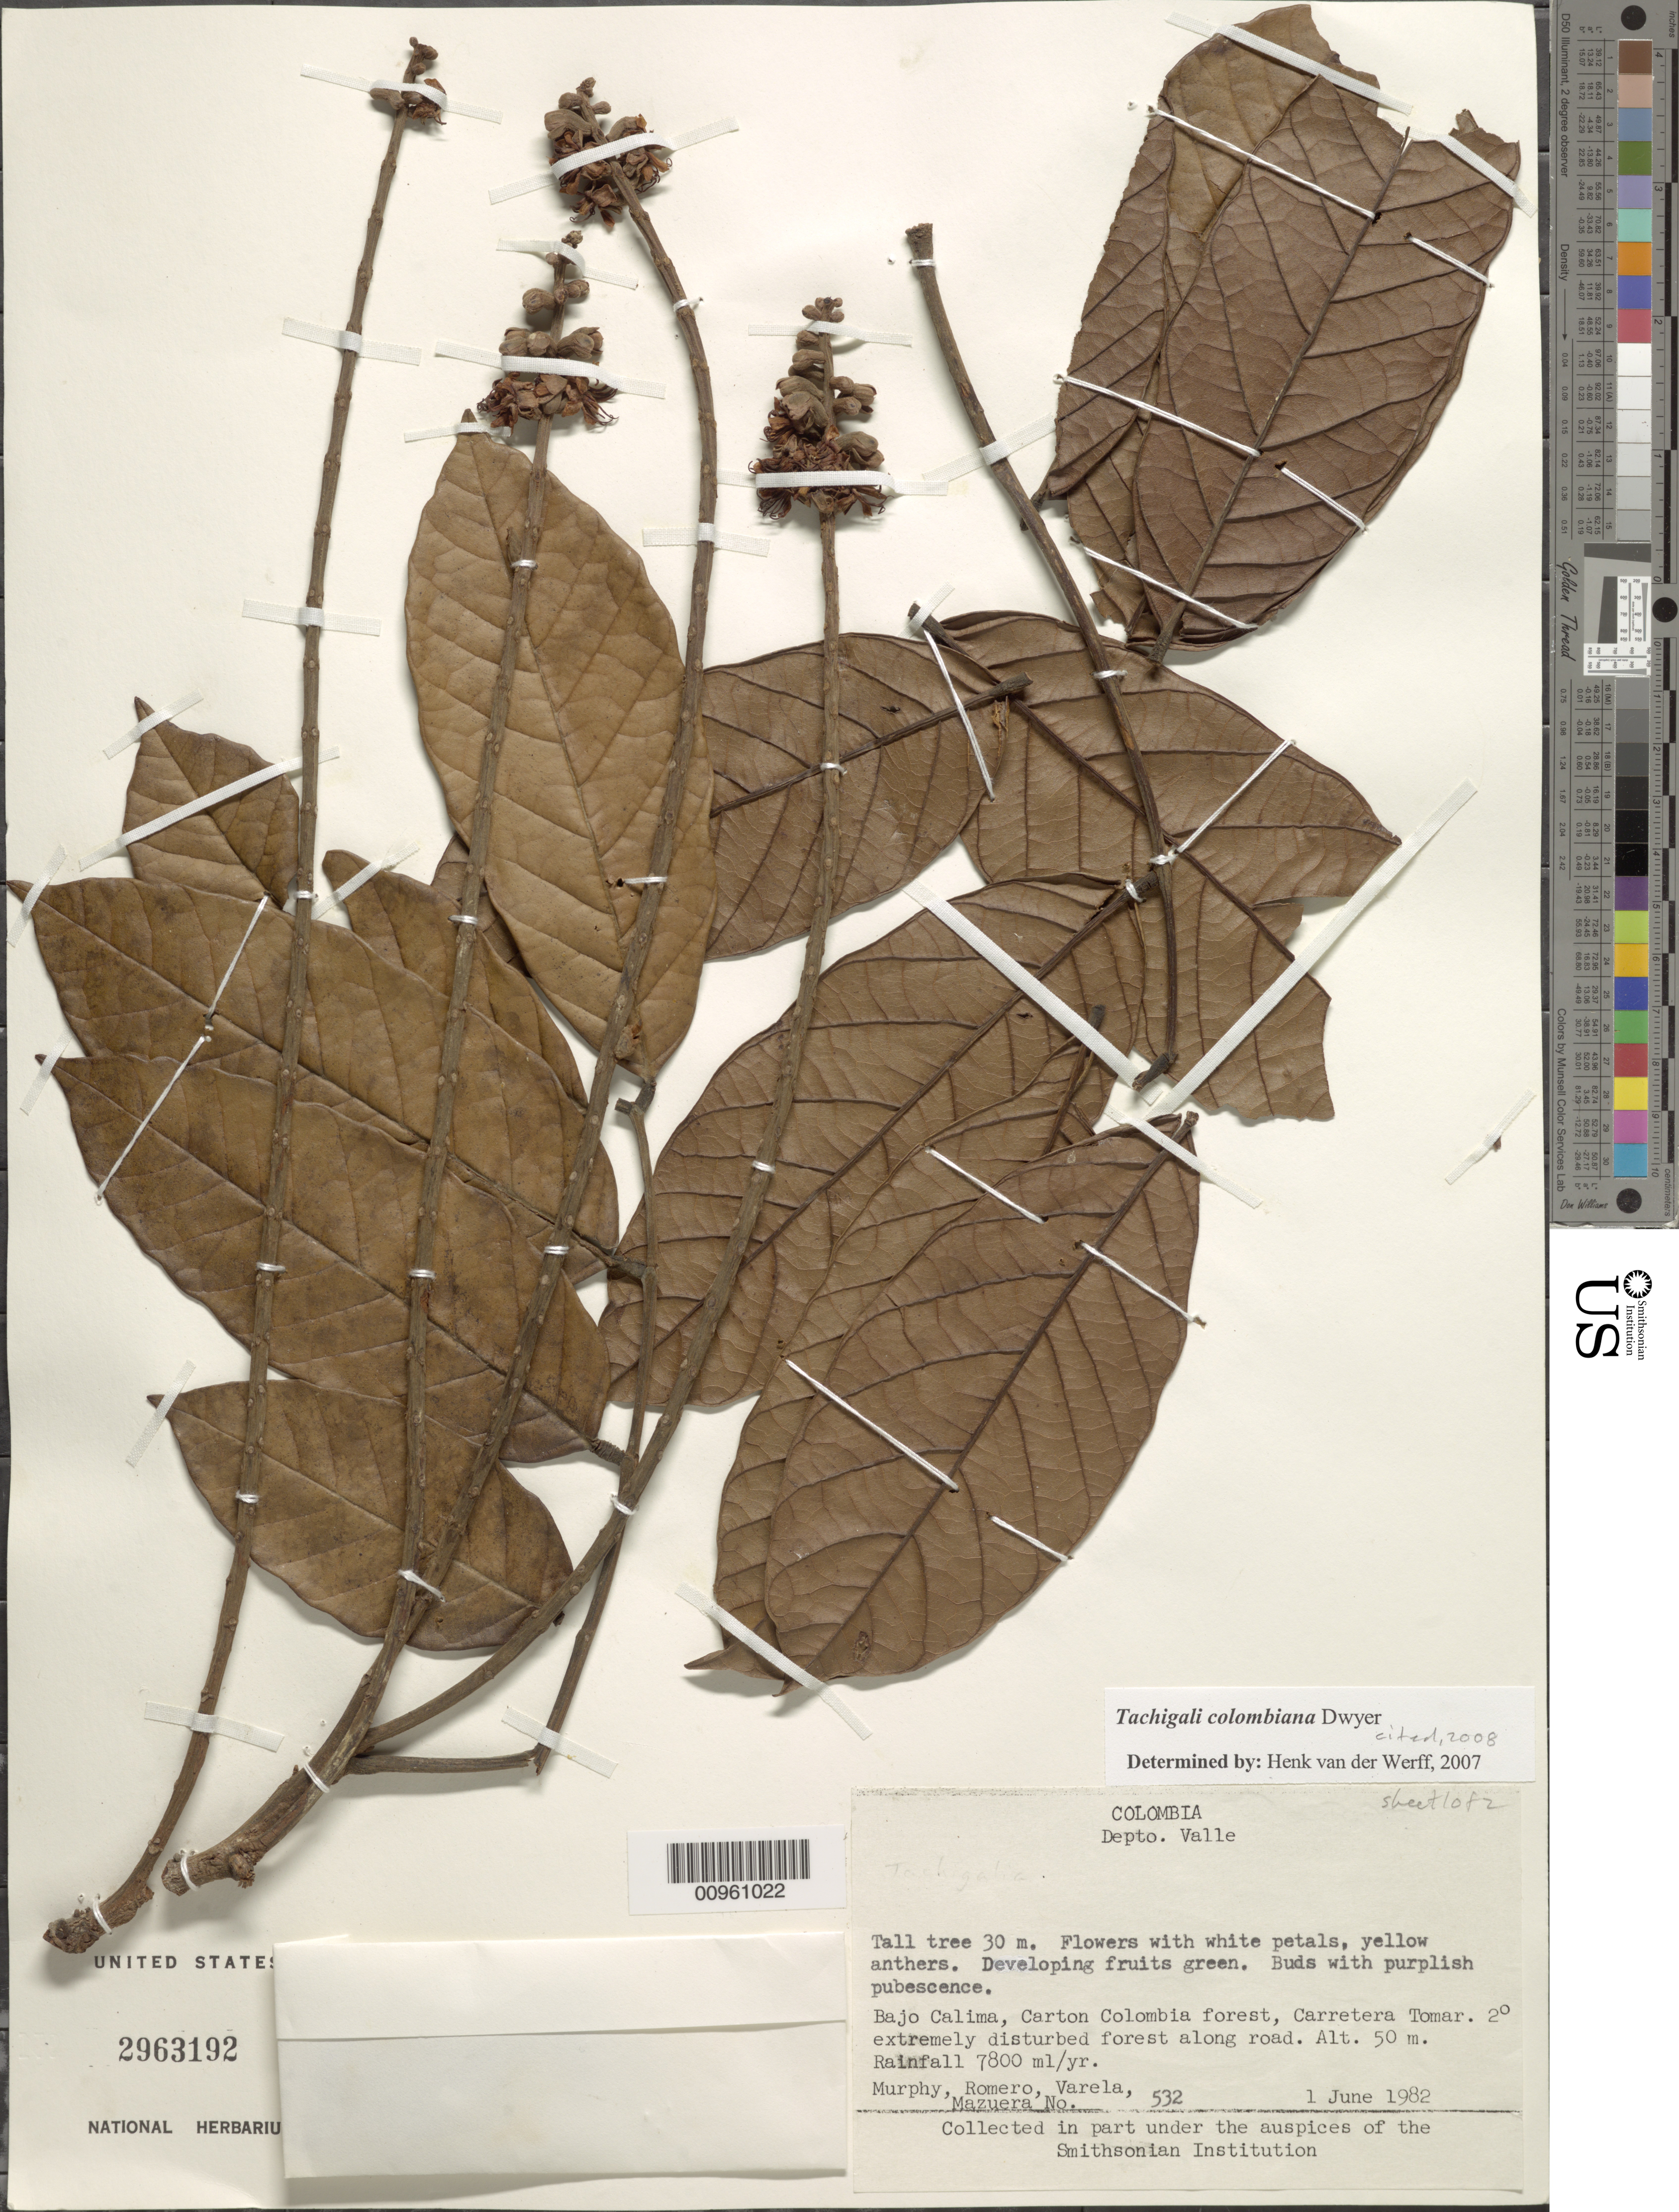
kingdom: Plantae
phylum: Tracheophyta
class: Magnoliopsida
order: Fabales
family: Fabaceae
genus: Tachigali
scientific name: Tachigali colombiana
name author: Dwyer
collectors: -. Murphy, -. Romero, -. Varela & -. Mazuera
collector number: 532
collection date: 1982-06-01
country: Colombia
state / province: Valle del Cauca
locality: Bajo Calima, Carton Colombia forest, Carretera Tomar.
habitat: Rainfall 7800 ml/year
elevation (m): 50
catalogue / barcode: US 2963192